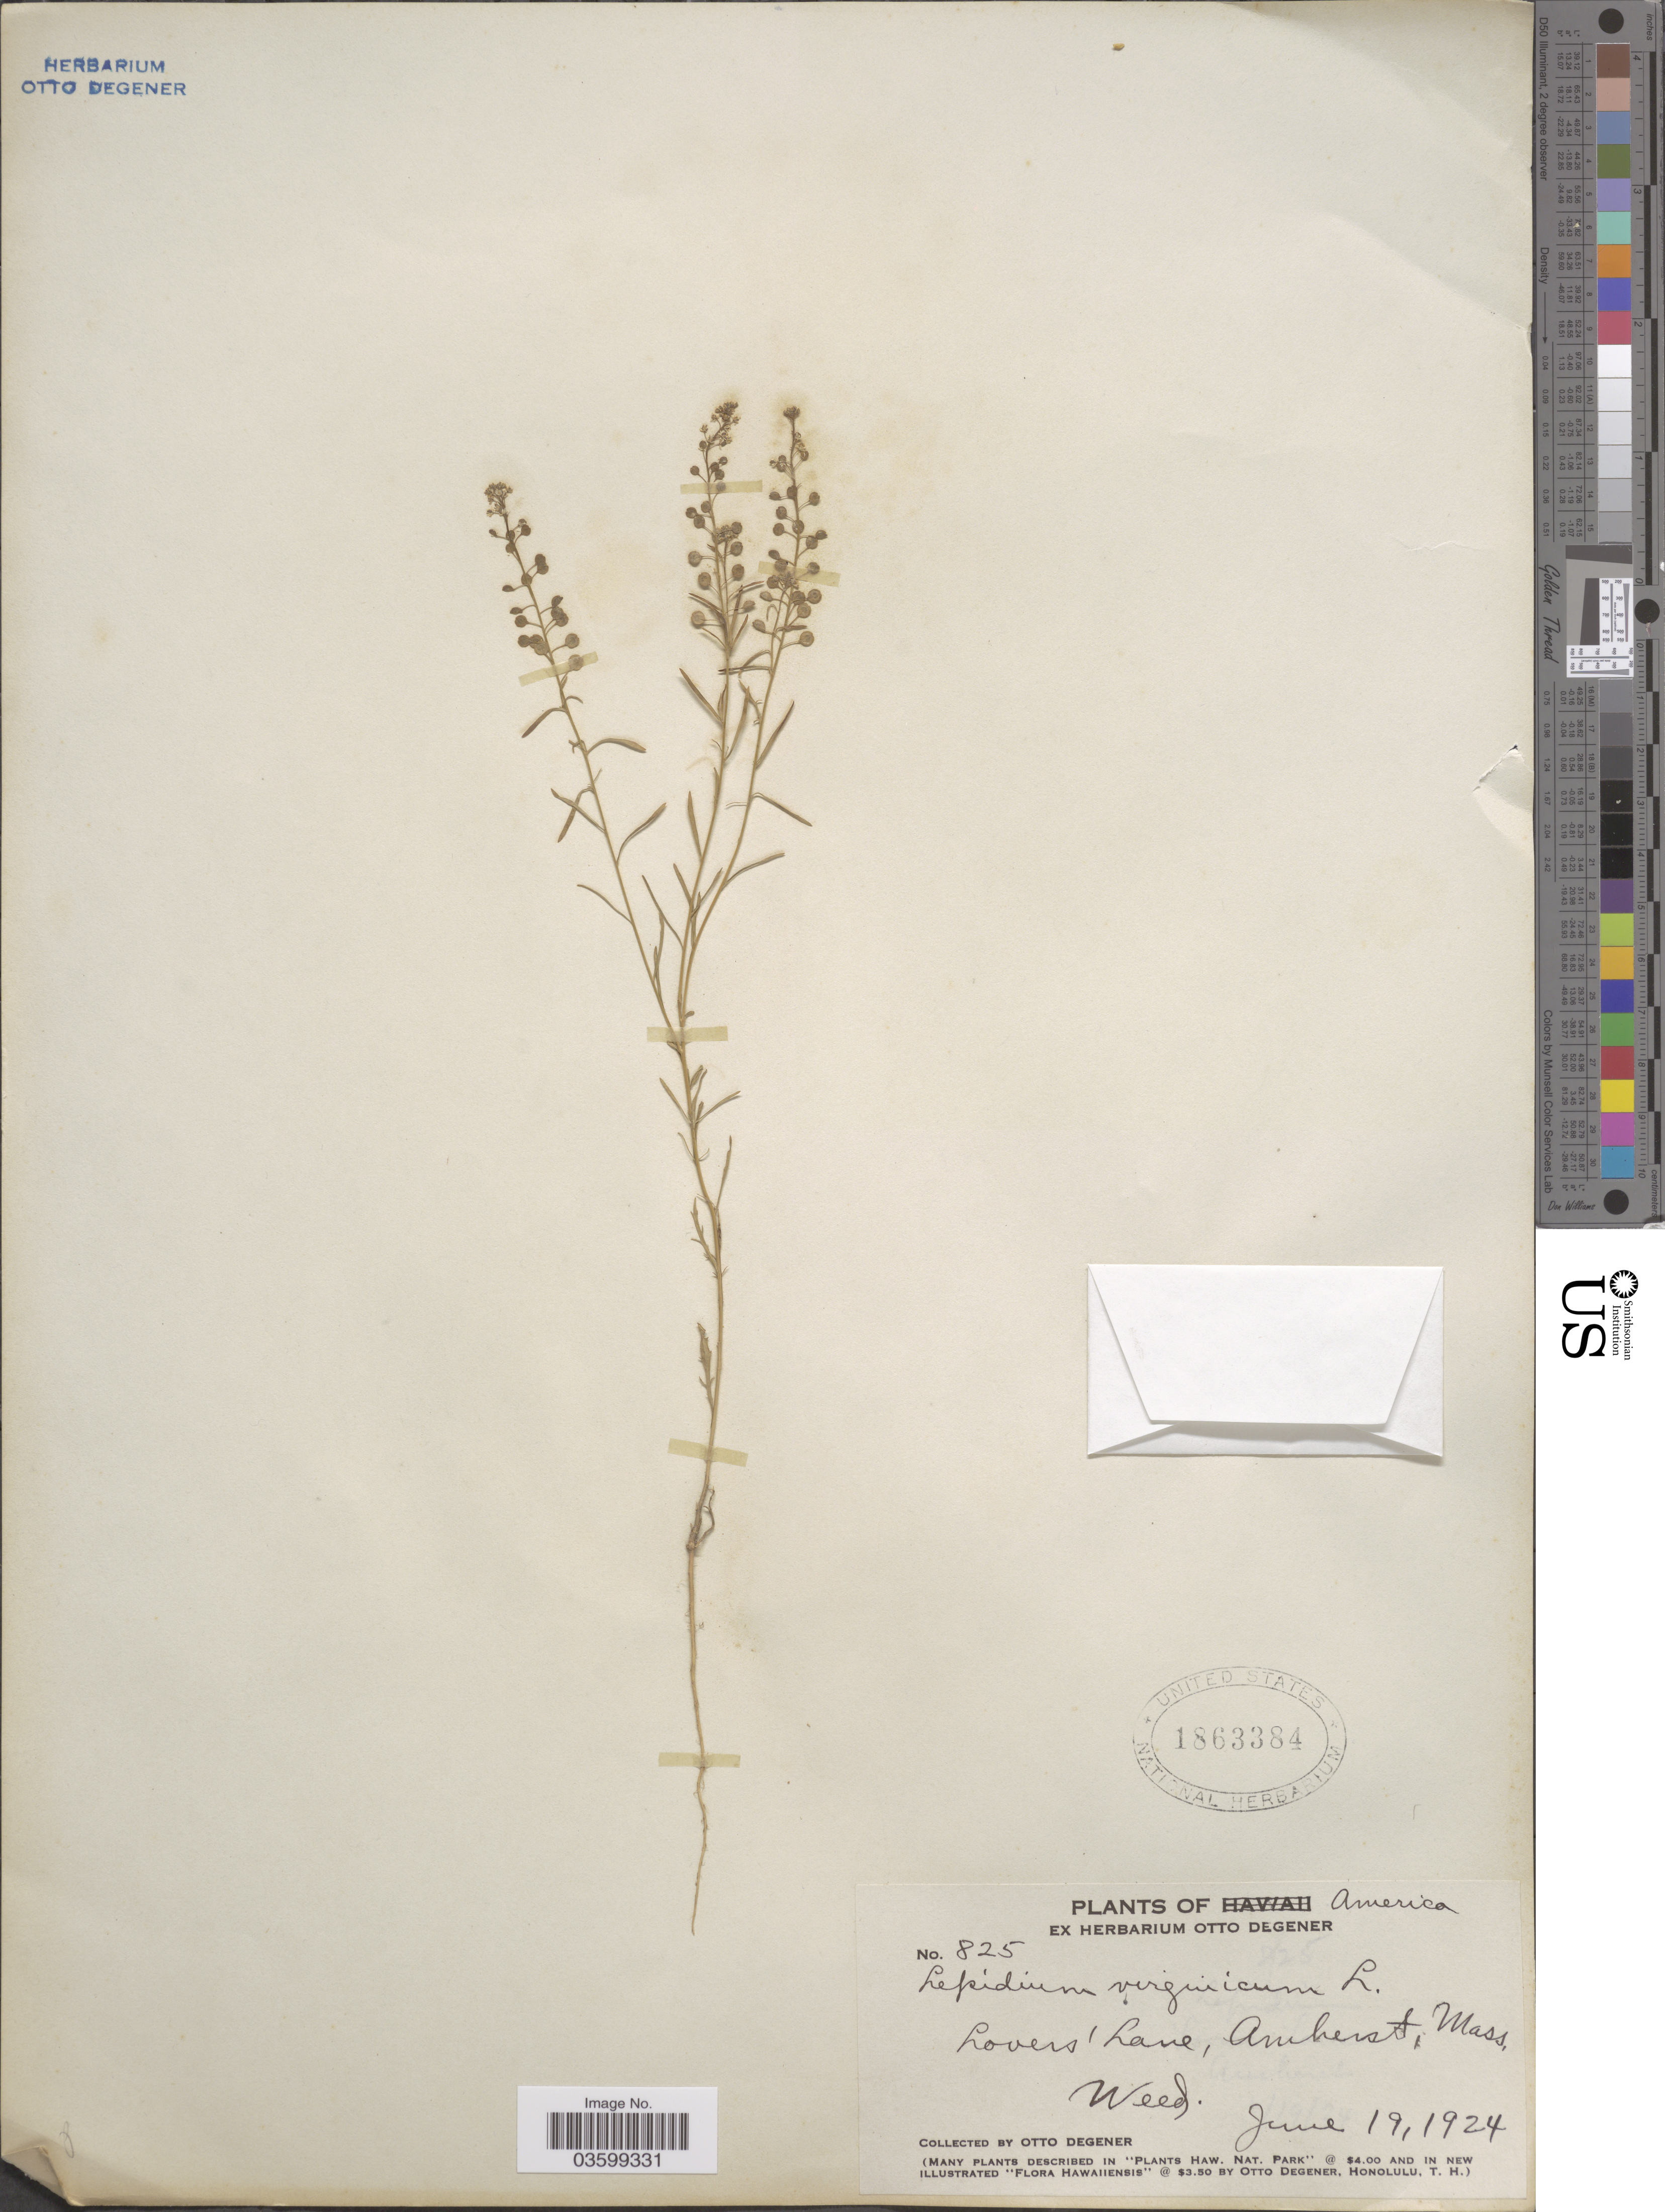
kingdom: Plantae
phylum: Tracheophyta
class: Magnoliopsida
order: Brassicales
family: Brassicaceae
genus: Lepidium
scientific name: Lepidium virginicum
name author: L.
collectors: O. Degener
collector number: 825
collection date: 1924-06-19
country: United States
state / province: Massachusetts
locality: Lovers' Lane, Amherst.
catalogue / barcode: US 1863384